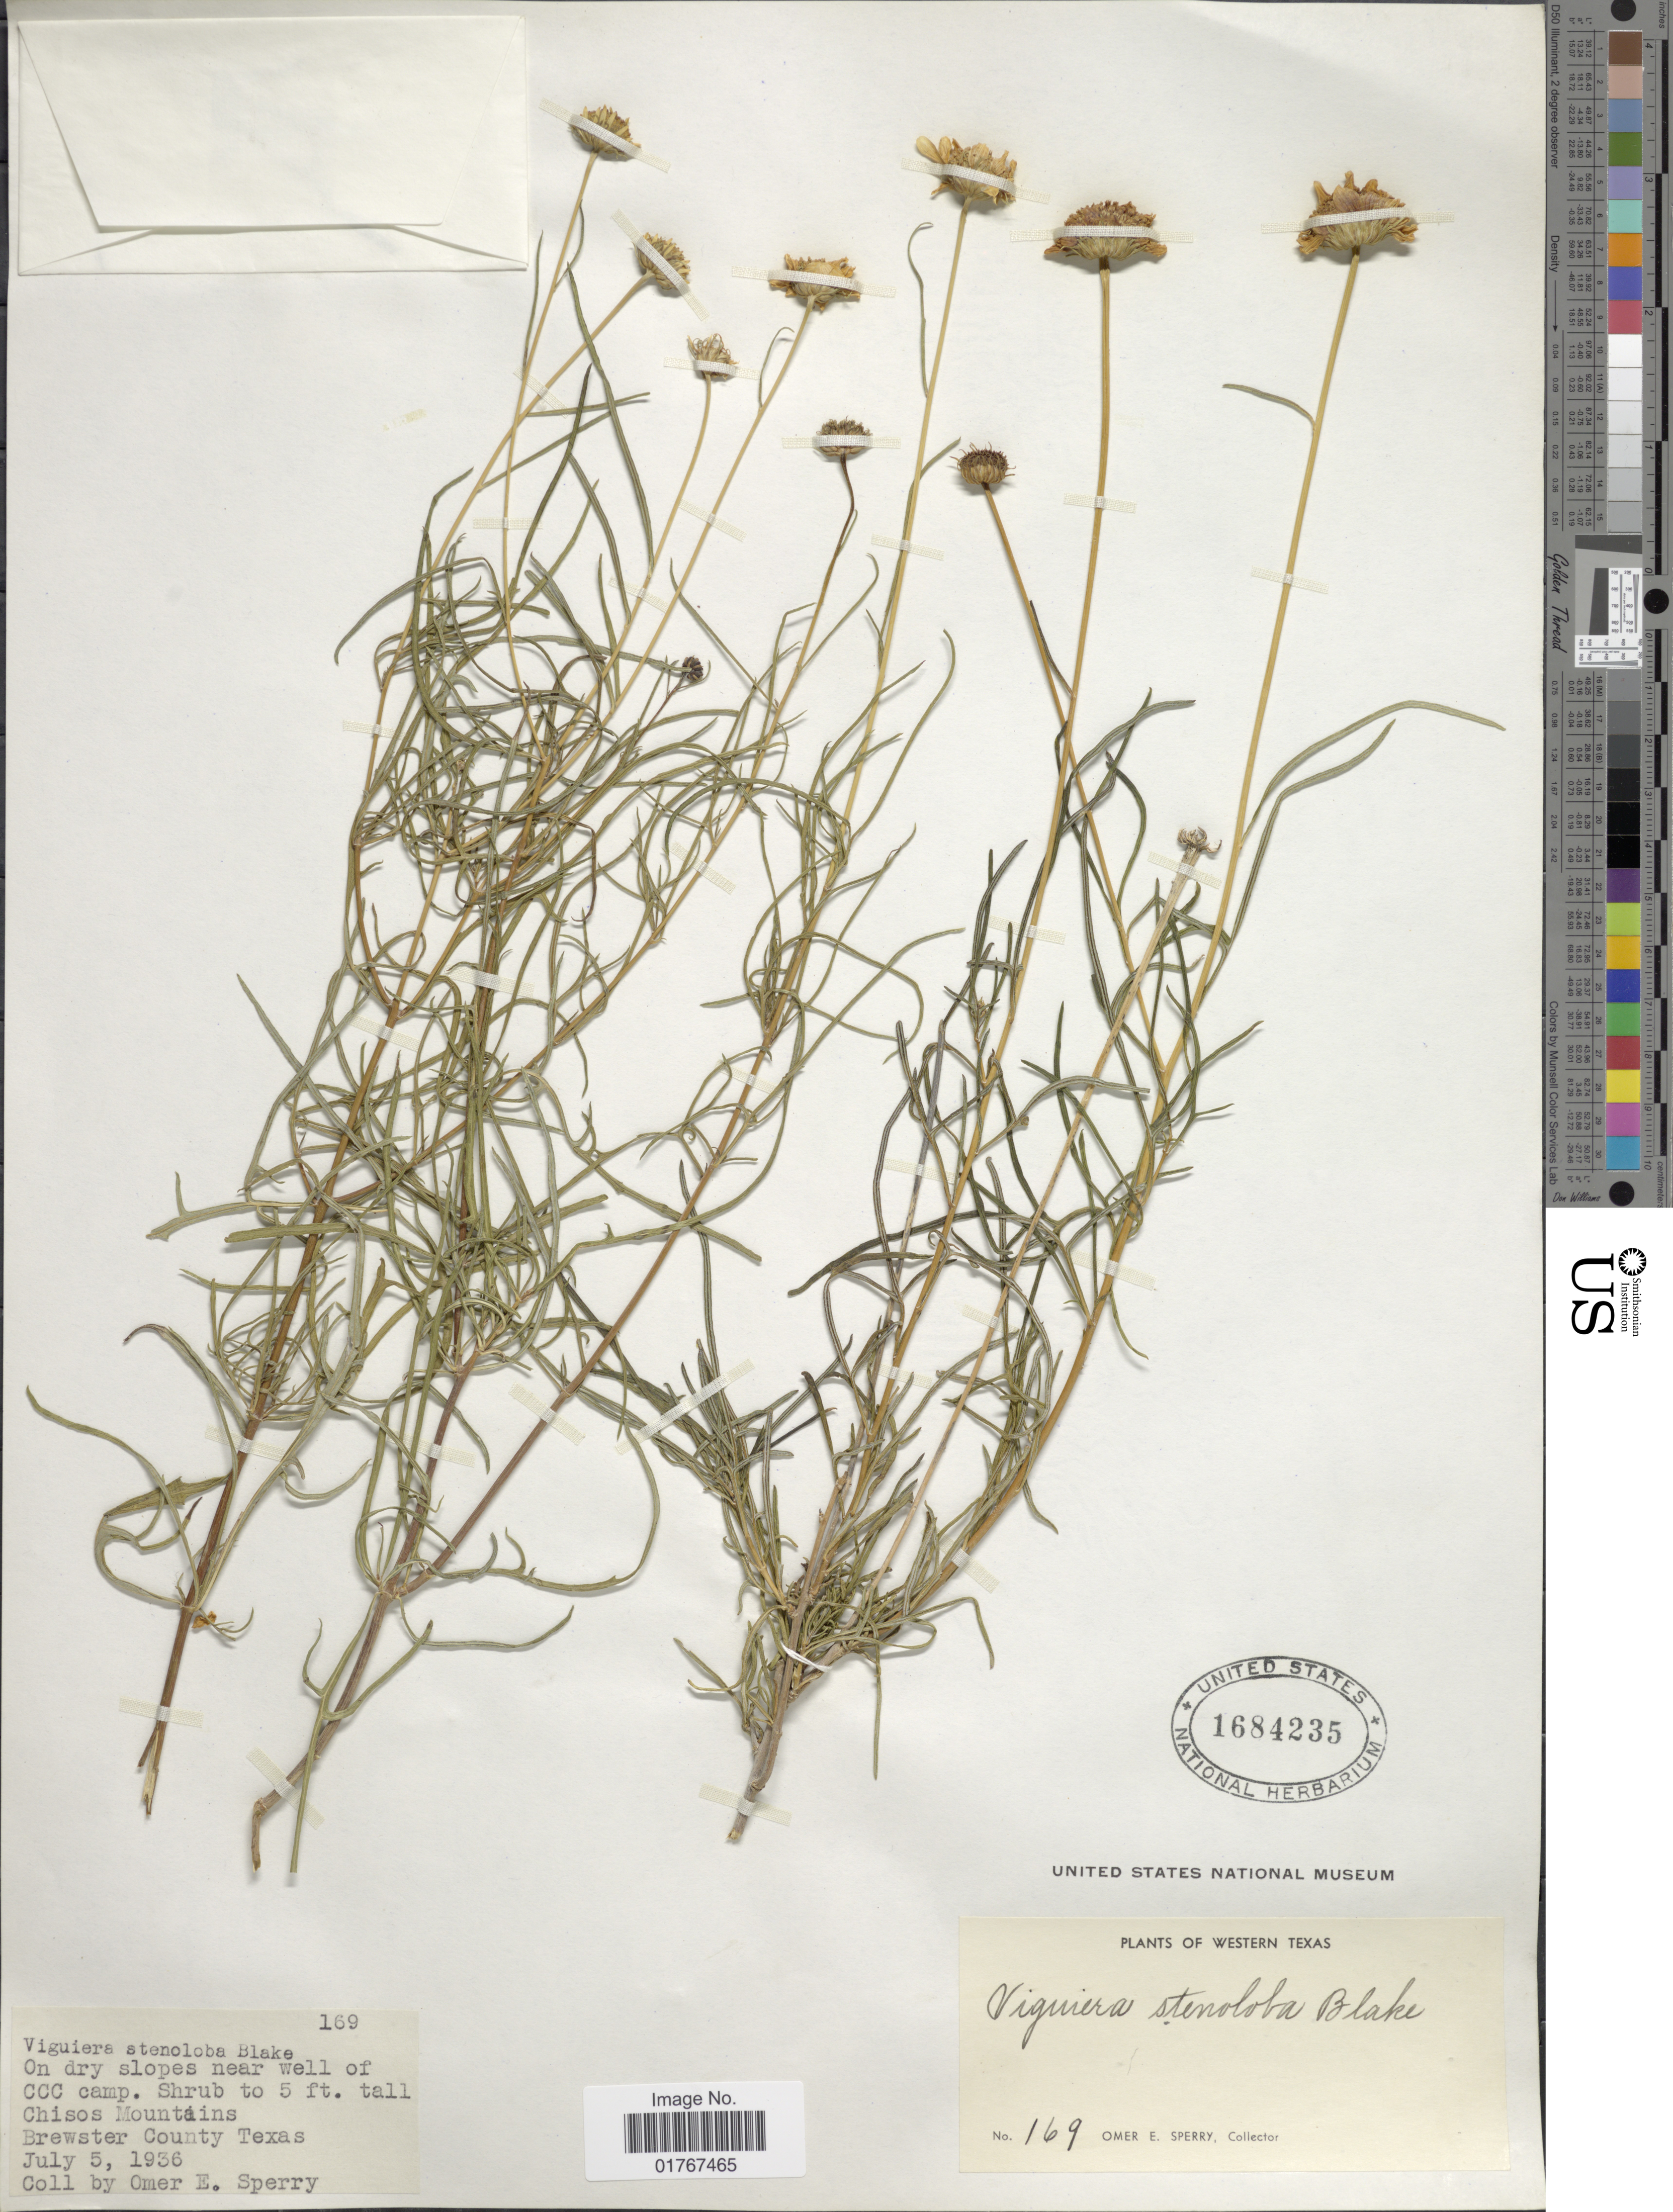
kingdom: Plantae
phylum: Tracheophyta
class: Magnoliopsida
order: Asterales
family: Asteraceae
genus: Viguiera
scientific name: Viguiera stenoloba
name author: S.F. Blake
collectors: O. E. Sperry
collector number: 169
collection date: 1936-07-05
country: United States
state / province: Texas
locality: Western Texas, Chisos Mountains, Brewster County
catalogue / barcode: US 1684235